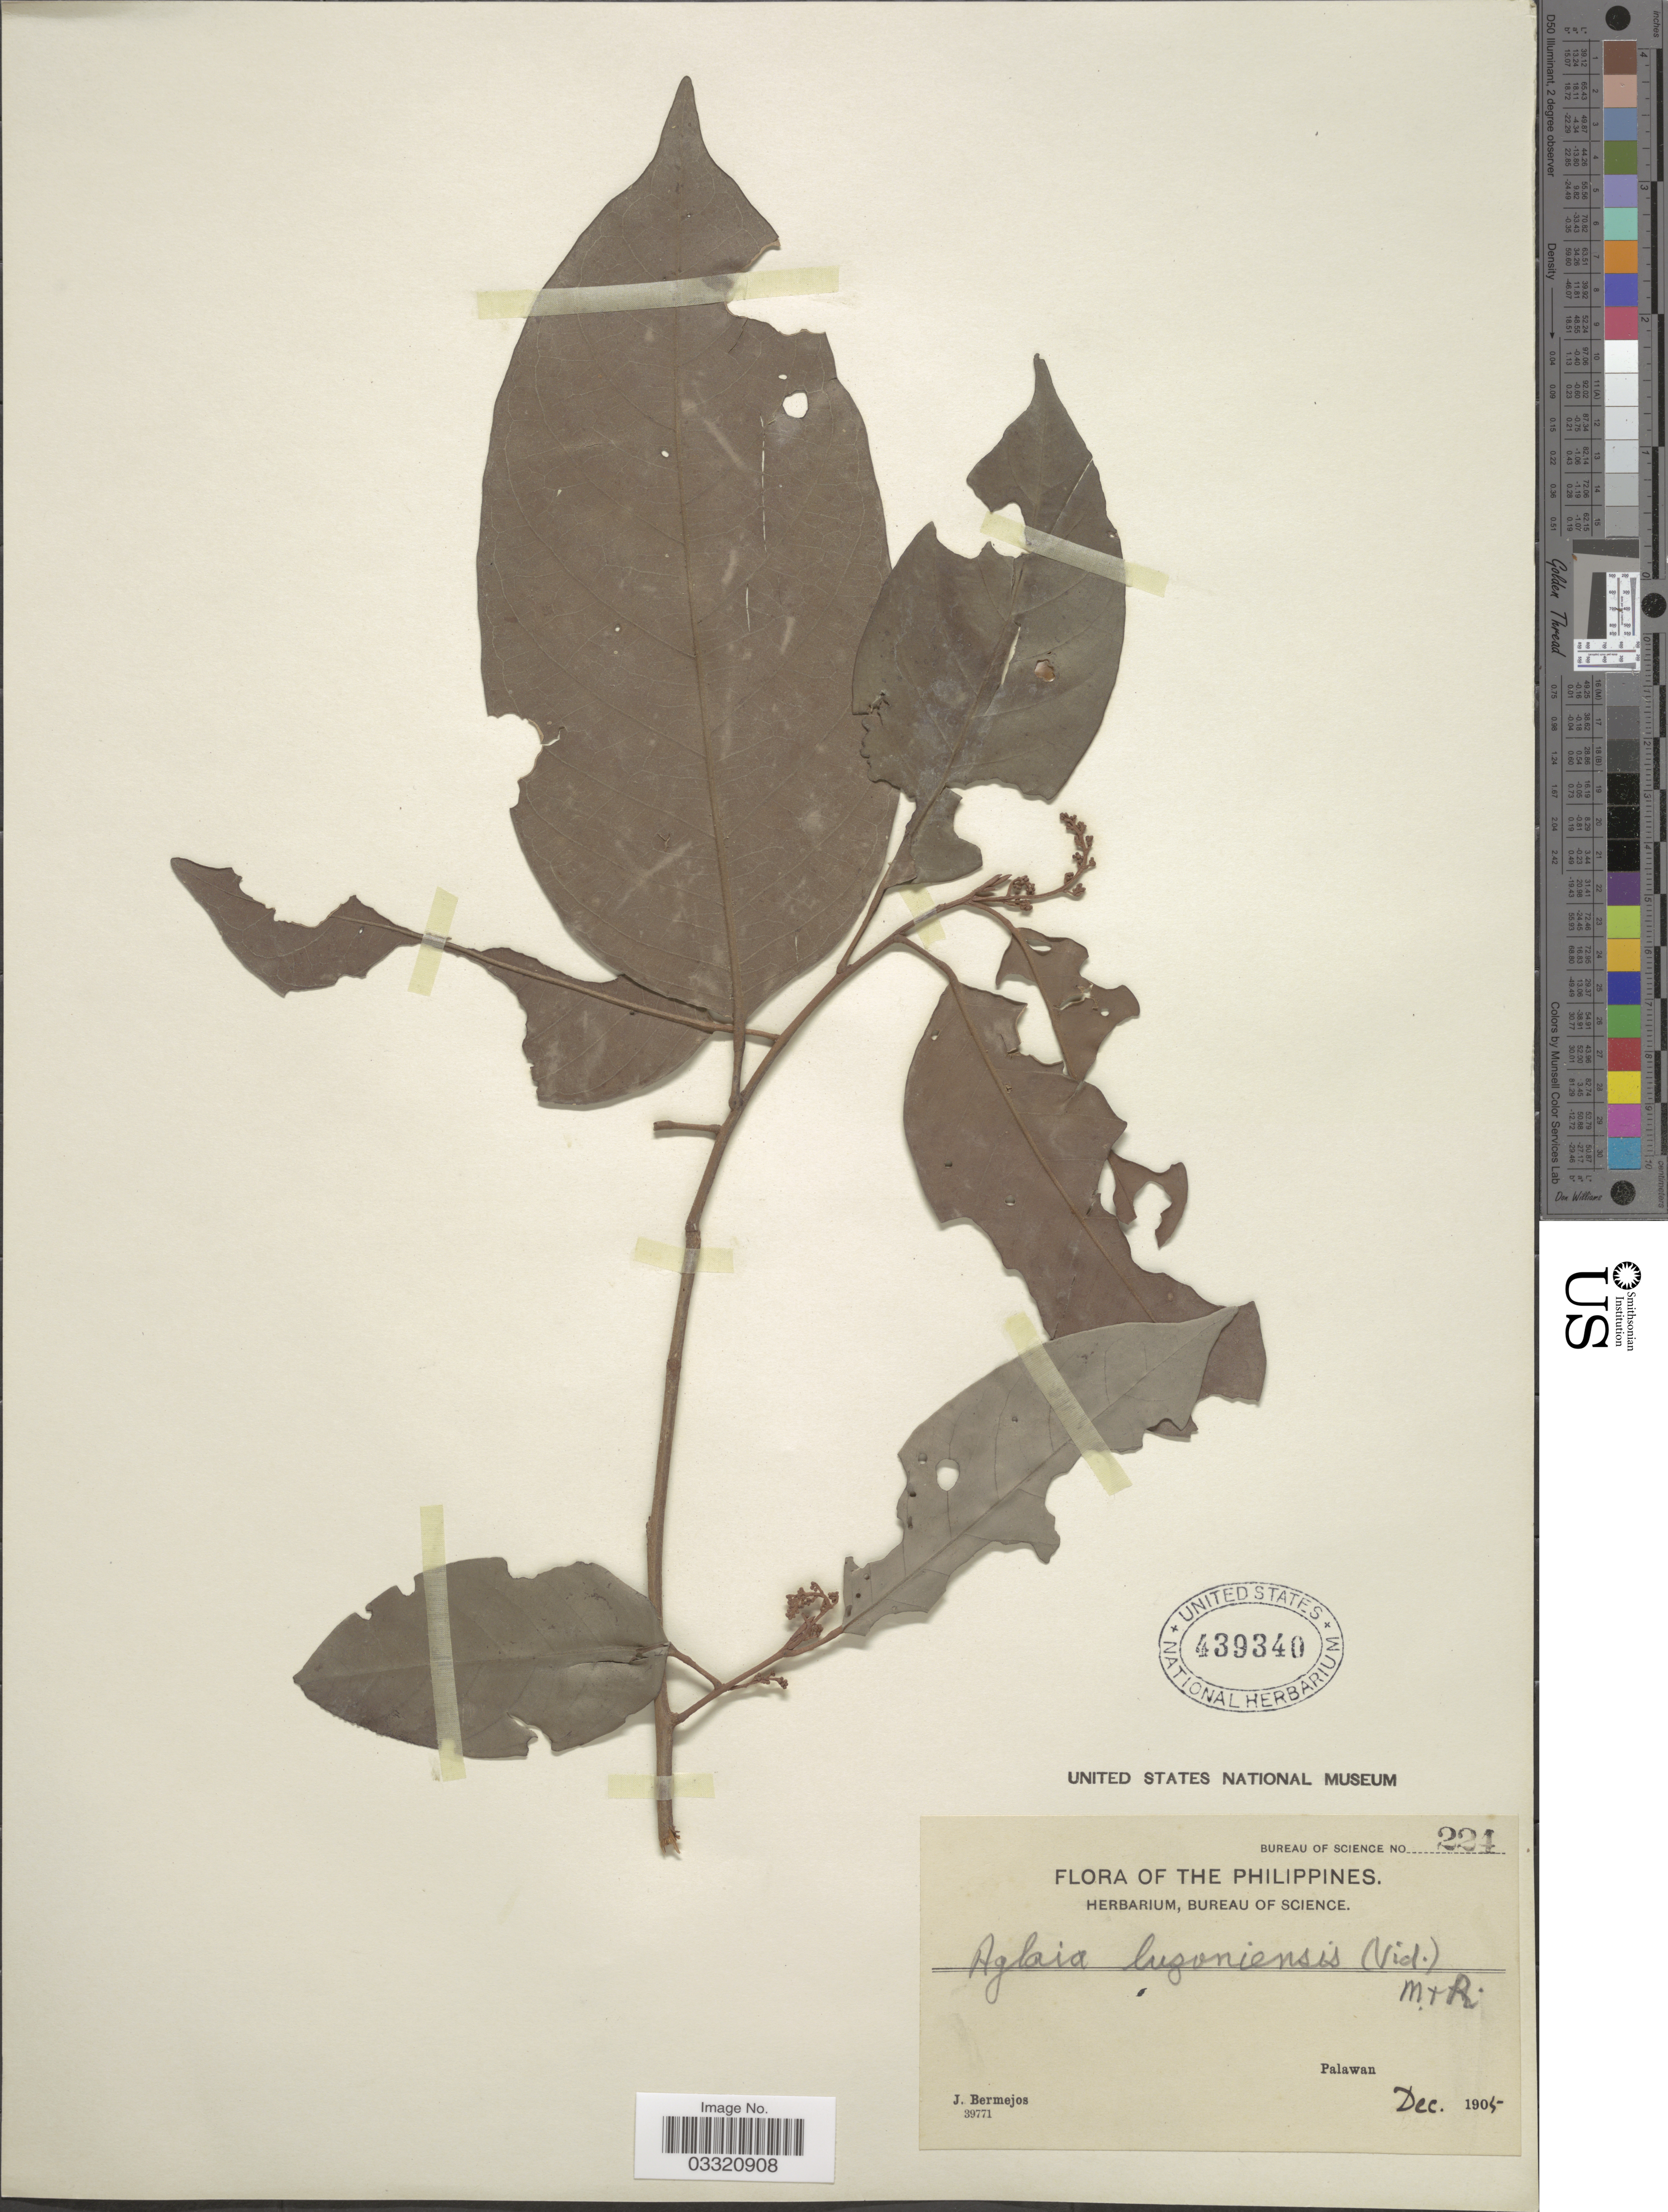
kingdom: Plantae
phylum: Tracheophyta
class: Magnoliopsida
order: Sapindales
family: Meliaceae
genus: Aglaia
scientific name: Aglaia luzoniensis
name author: (S. Vidal) Merr. & Rolfe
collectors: J. Bermejos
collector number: Bureau of Science 224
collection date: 1905-12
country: Philippines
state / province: Mimaropa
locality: Palawan.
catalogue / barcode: US 439340